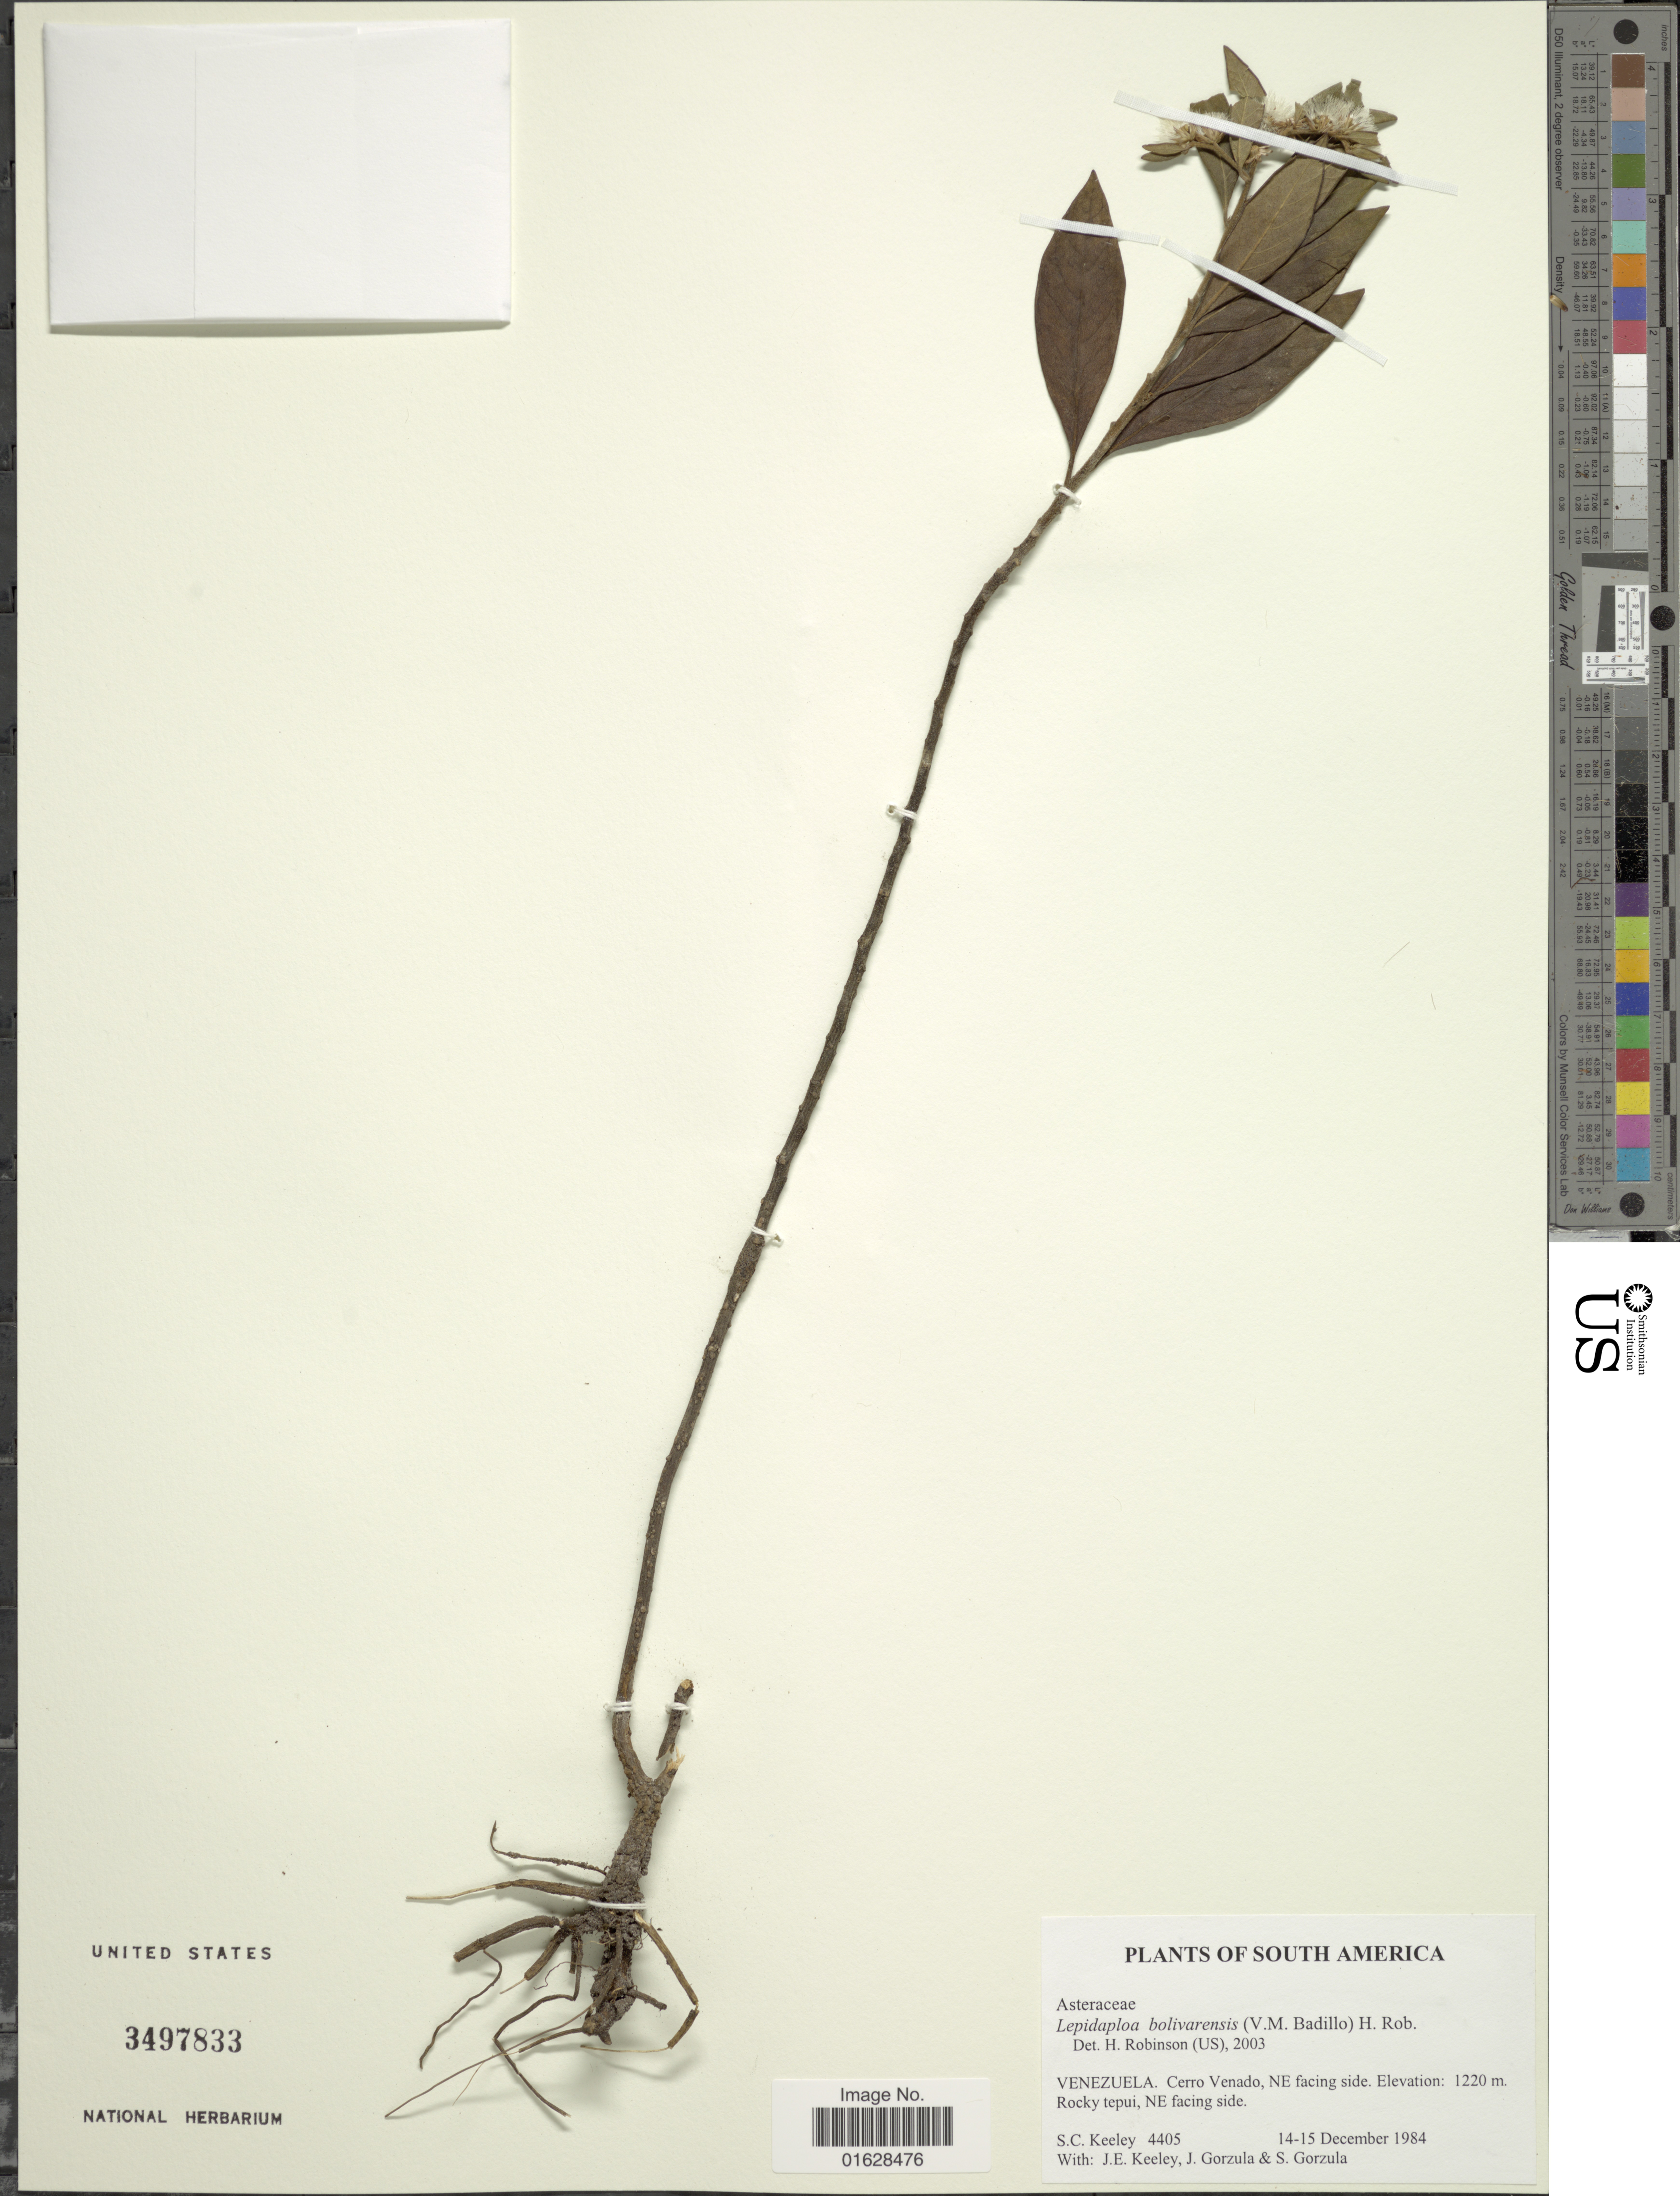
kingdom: Plantae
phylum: Tracheophyta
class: Magnoliopsida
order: Asterales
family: Asteraceae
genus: Lepidaploa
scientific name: Lepidaploa bolivarensis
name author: (V.M. Badillo) H. Rob.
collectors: S. C. Keeley, J. E. Keeley, J. Gorzula & S. Gorzula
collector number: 4405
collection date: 1984-12-14/1984-12-15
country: Venezuela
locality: South America. Venezuela. Cerro Venado, NE facing side. Rocky tepui, NE facing side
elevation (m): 1220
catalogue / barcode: US 3497833